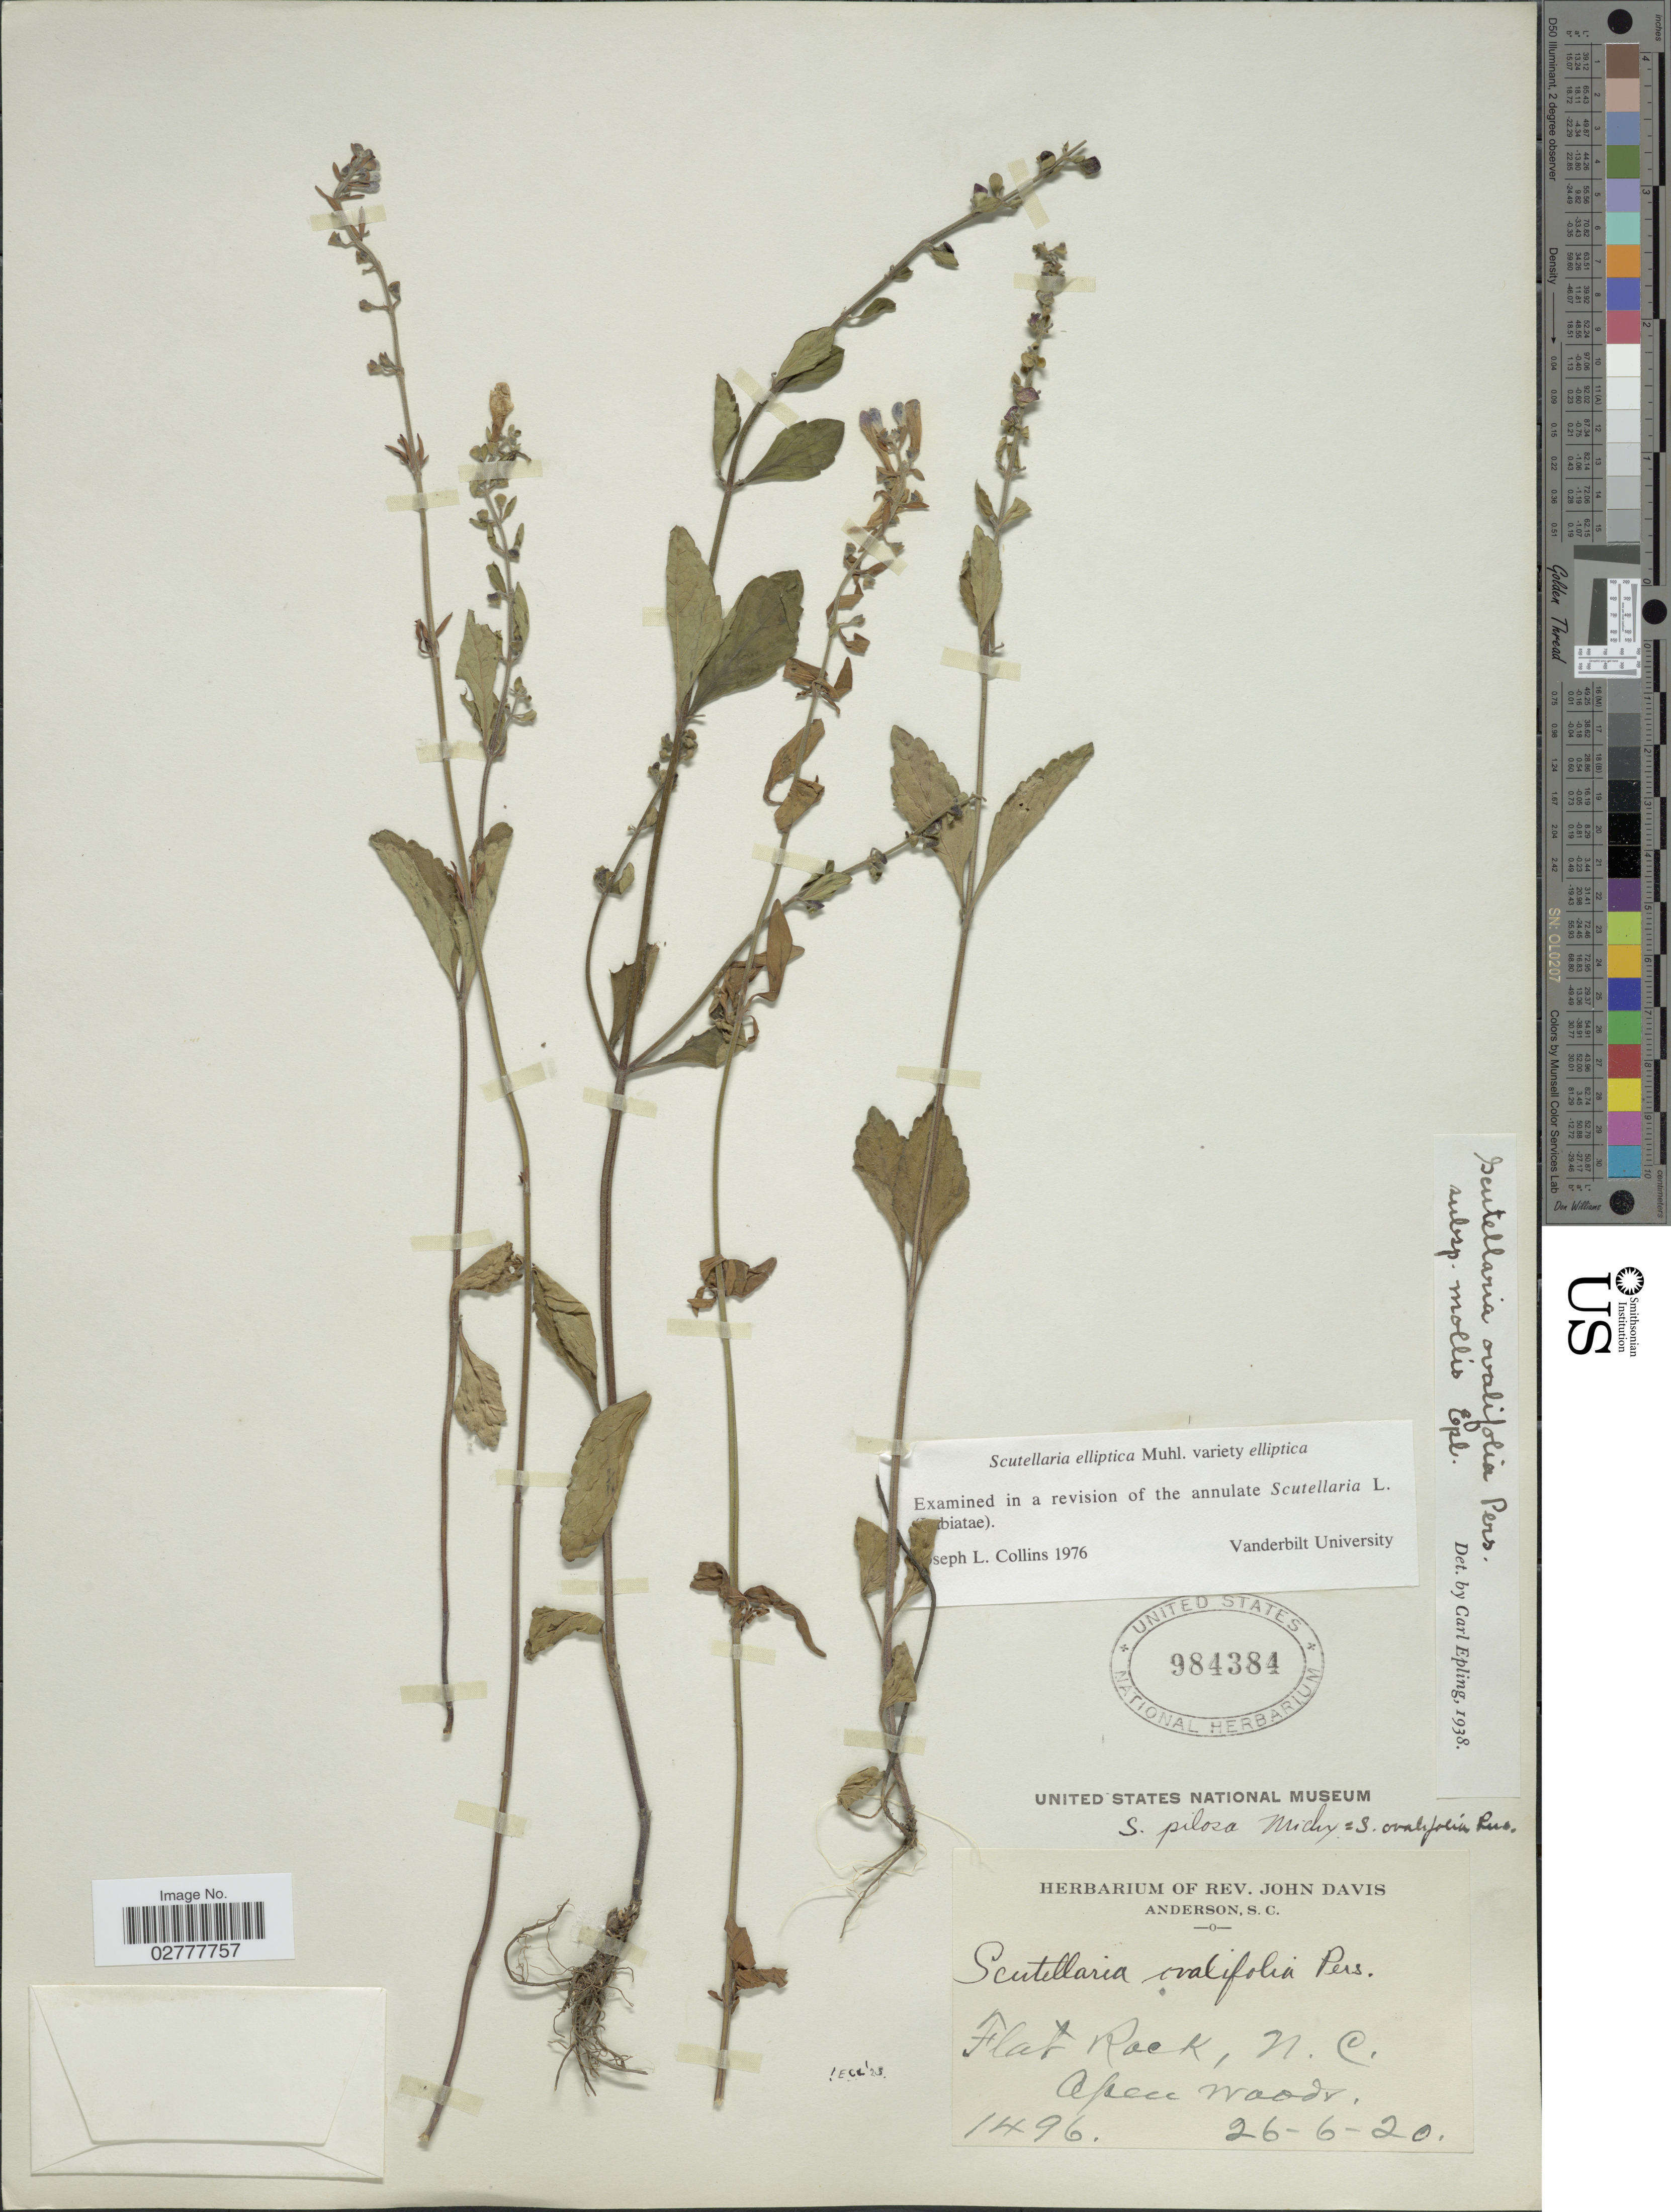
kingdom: Plantae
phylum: Tracheophyta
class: Magnoliopsida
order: Lamiales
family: Lamiaceae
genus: Scutellaria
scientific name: Scutellaria elliptica var. elliptica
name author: Muhl.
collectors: S. Anderson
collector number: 1496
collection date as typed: Transcribed d/m/y: 26/6/20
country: United States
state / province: North Carolina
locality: Flat Rock.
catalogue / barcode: US 984384